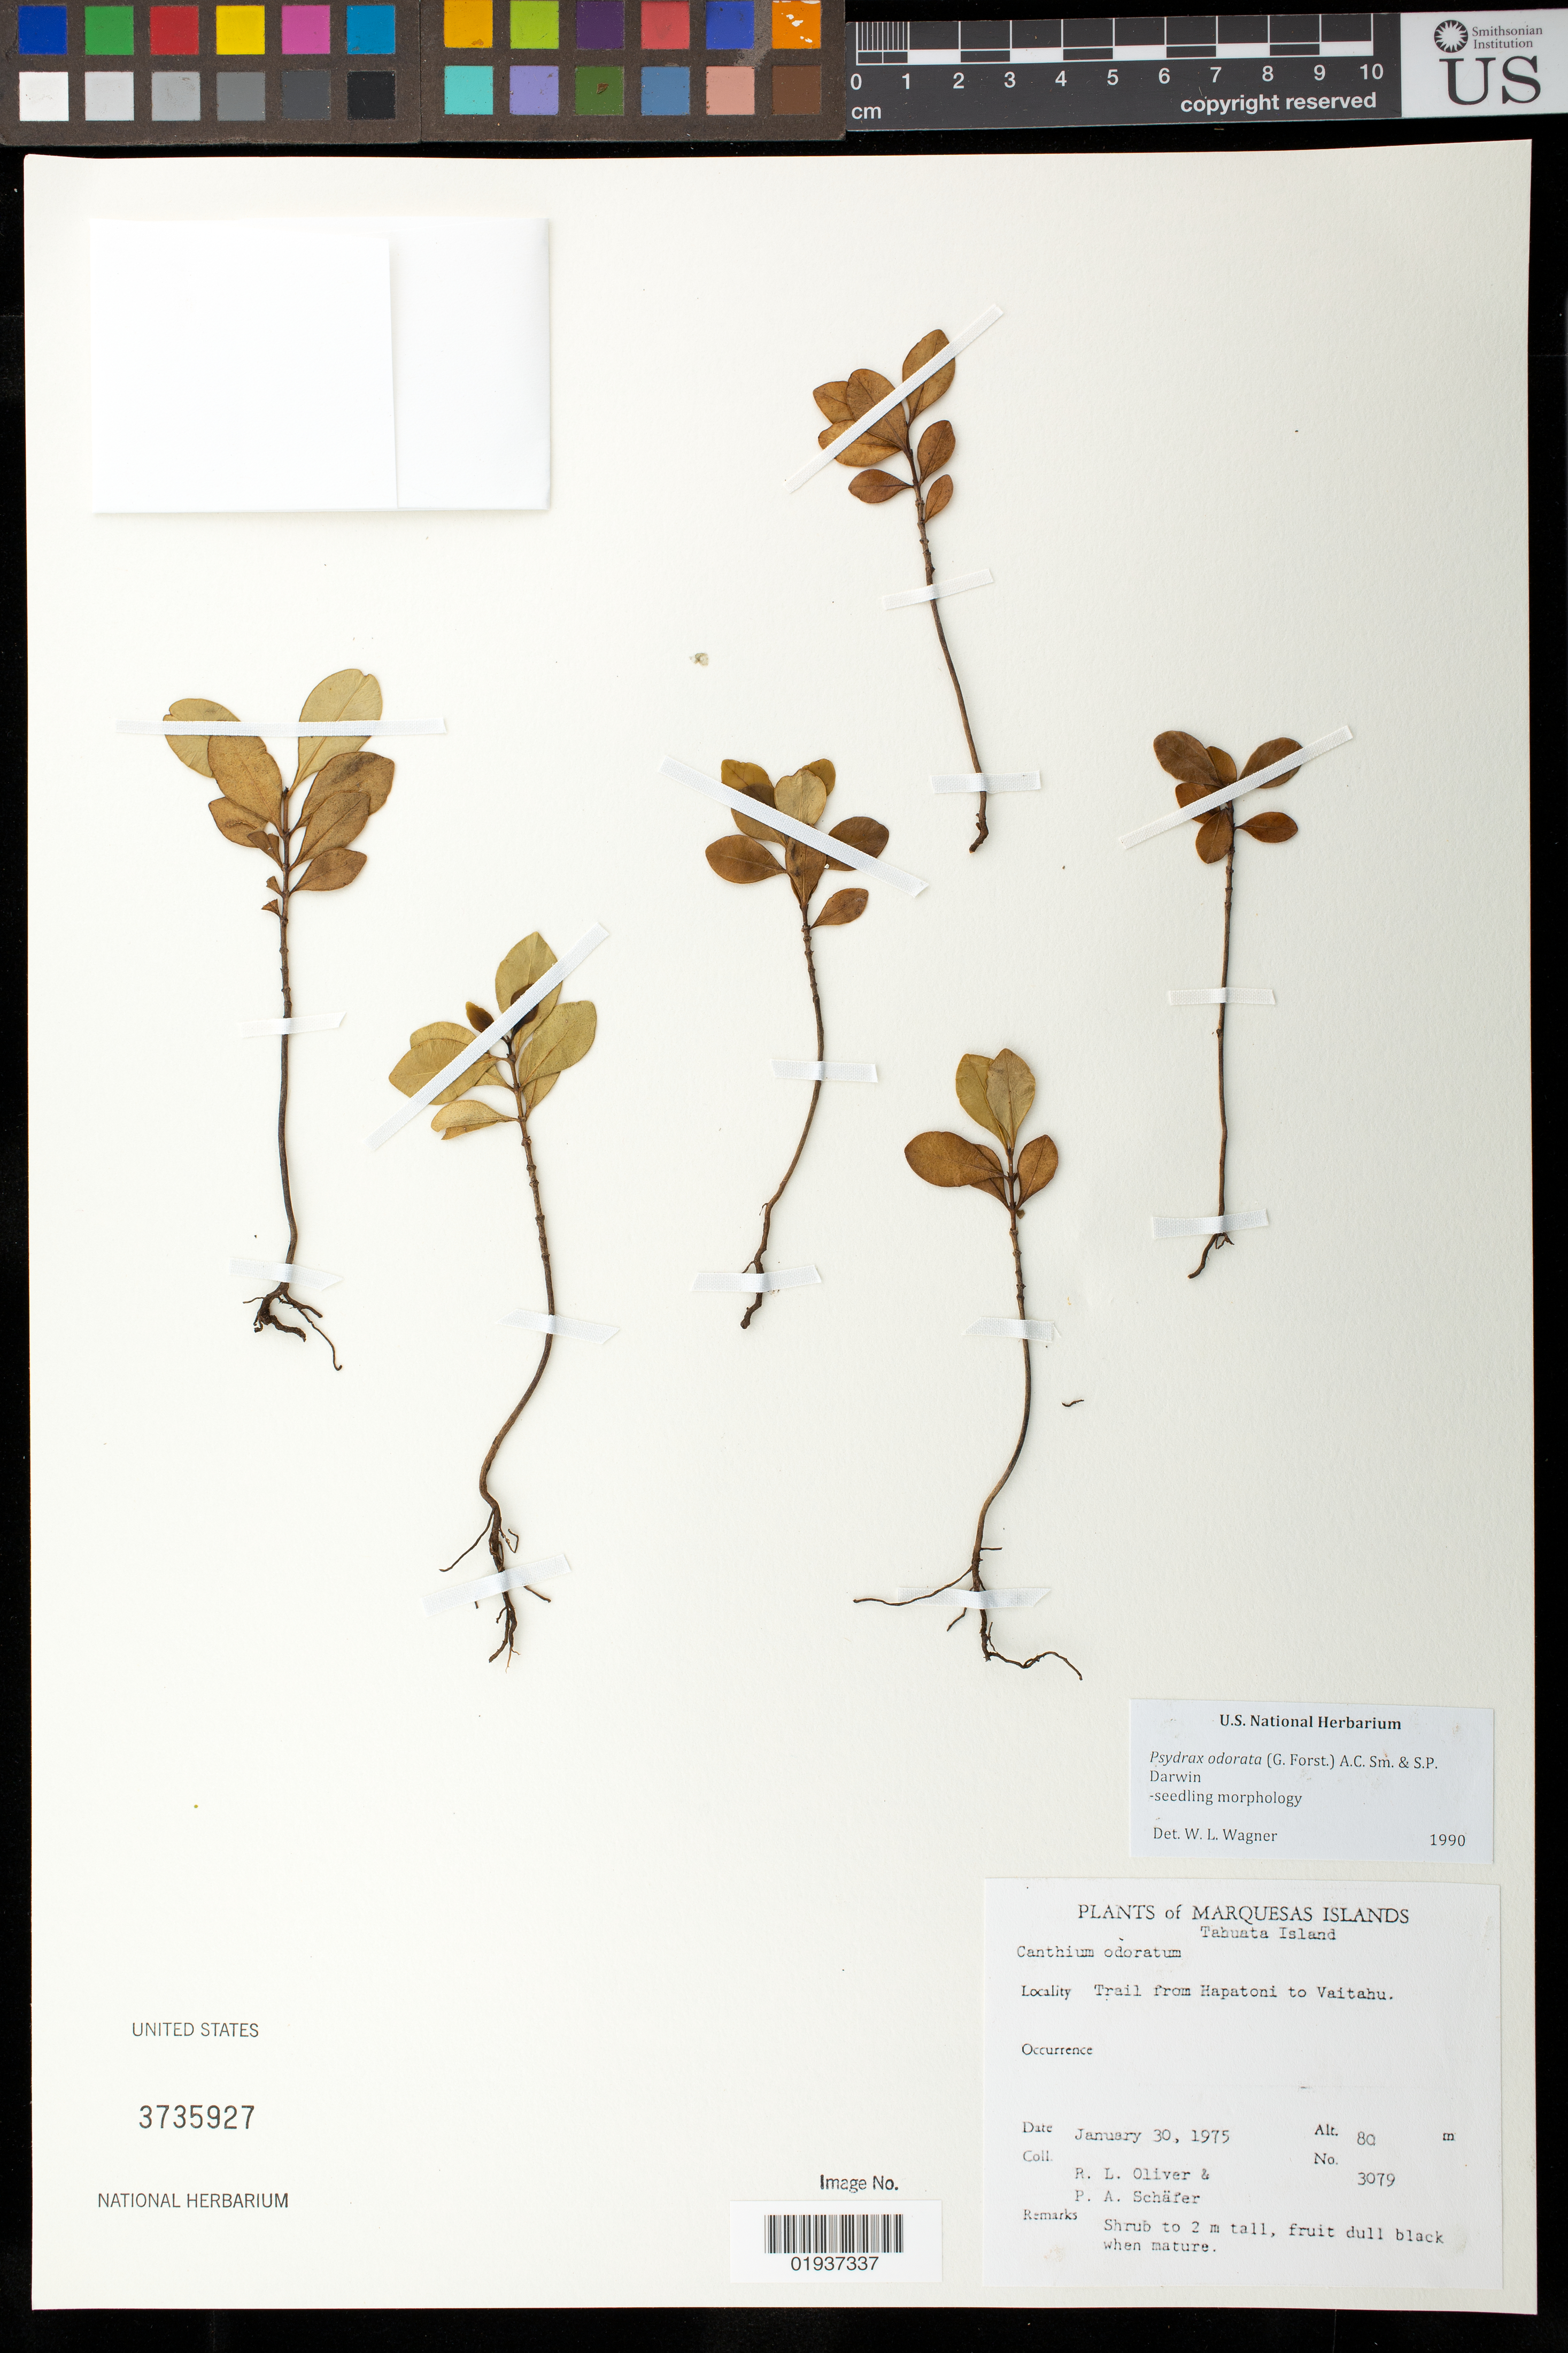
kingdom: Plantae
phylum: Tracheophyta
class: Magnoliopsida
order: Gentianales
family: Rubiaceae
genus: Psydrax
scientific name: Psydrax odorata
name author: (G. Forst.) A.C. Sm. & S.P. Darwin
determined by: Wagner, W. L., (BOT), Smithsonian Institution - National Museum of Natural History (UNITED STATES)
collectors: R. L. Oliver & P. A. Schäfer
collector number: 3079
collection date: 1975-01-30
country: French Polynesia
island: Tahuata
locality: Trail from Hapatoni to Vaitahu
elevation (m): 80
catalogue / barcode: US 3735927